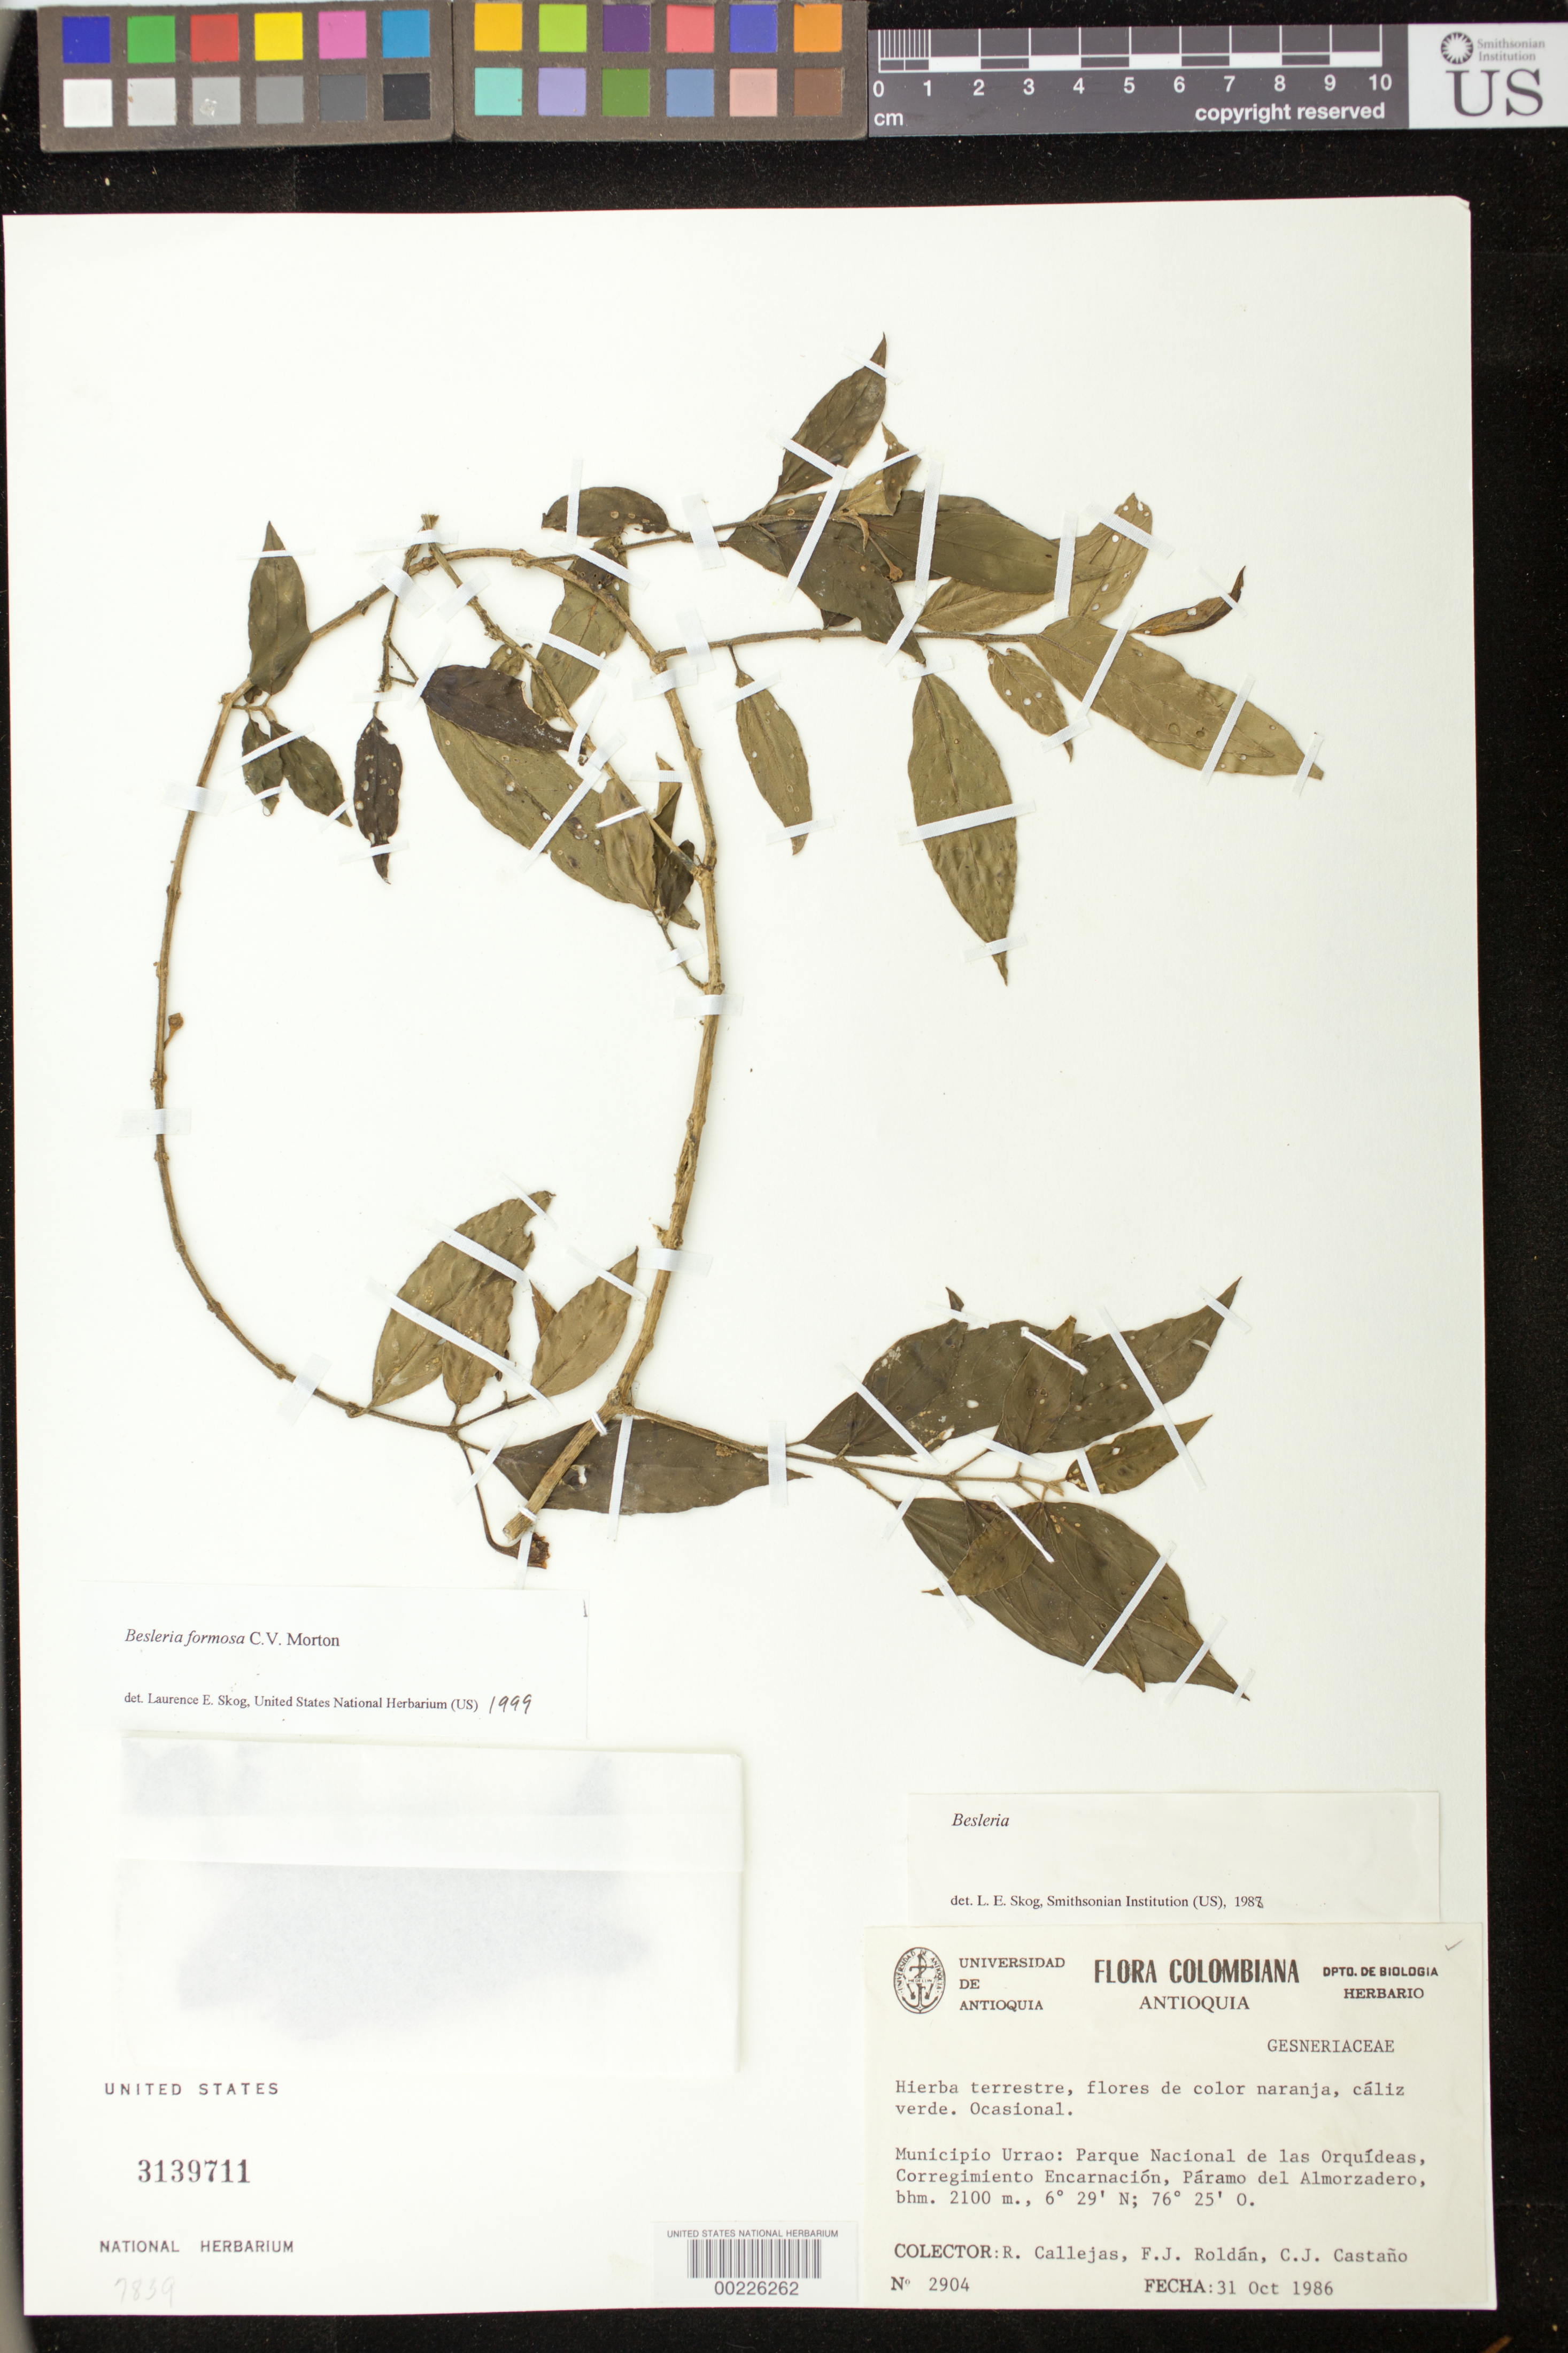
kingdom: Plantae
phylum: Tracheophyta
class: Magnoliopsida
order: Lamiales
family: Gesneriaceae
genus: Besleria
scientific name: Besleria amabilis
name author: C.V. Morton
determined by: Skog, Laurence E.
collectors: R. Callejas, F. J. Roldán & C. Castaño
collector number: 2904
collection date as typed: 31 Oct 1986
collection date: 1986-10-31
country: Colombia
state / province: Antioquia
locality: Mpio. Urrao: Parque Nacional de las Orquídeas, Corregimiento Encarnación, Páramo del Almorzadero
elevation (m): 2100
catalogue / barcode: US 3139711